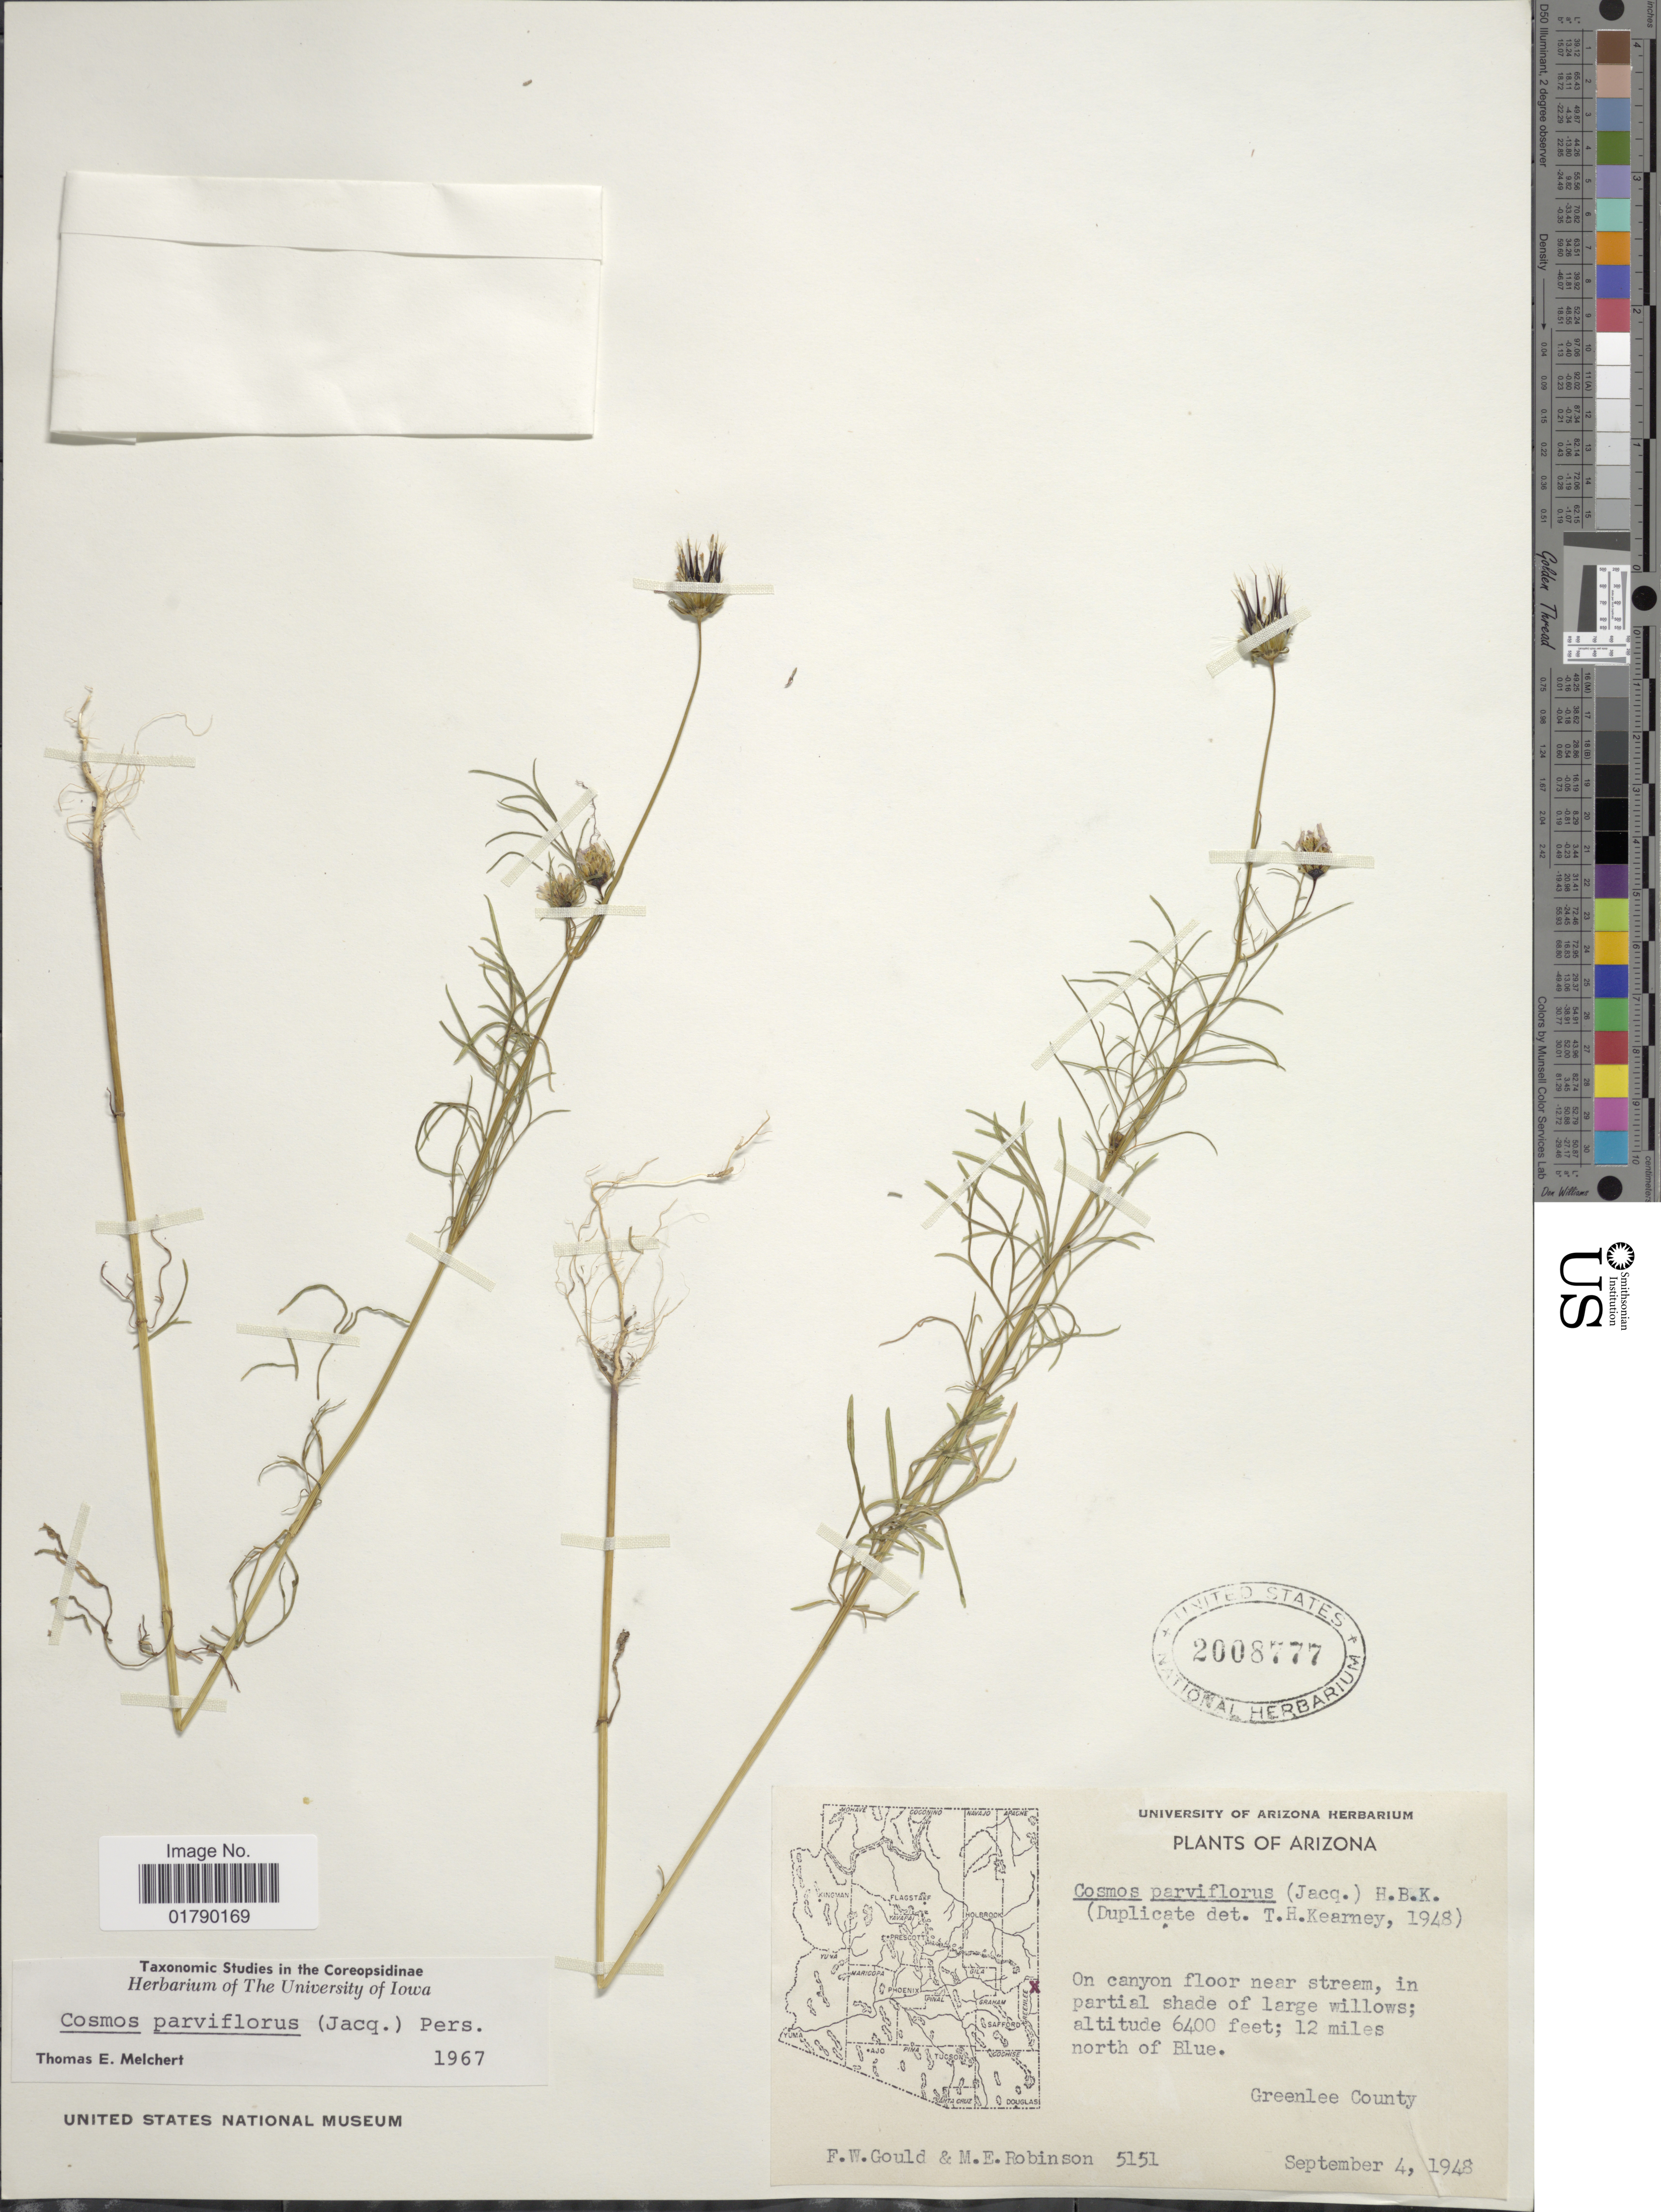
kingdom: Plantae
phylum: Tracheophyta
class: Magnoliopsida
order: Asterales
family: Asteraceae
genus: Cosmos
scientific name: Cosmos parviflorus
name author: (Jacq.) Pers.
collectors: F. W. Gould & M. E. Robinson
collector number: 5151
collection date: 1948-09-04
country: United States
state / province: Arizona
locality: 12 miles north of Blue, Greenlee County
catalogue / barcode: US 2008777